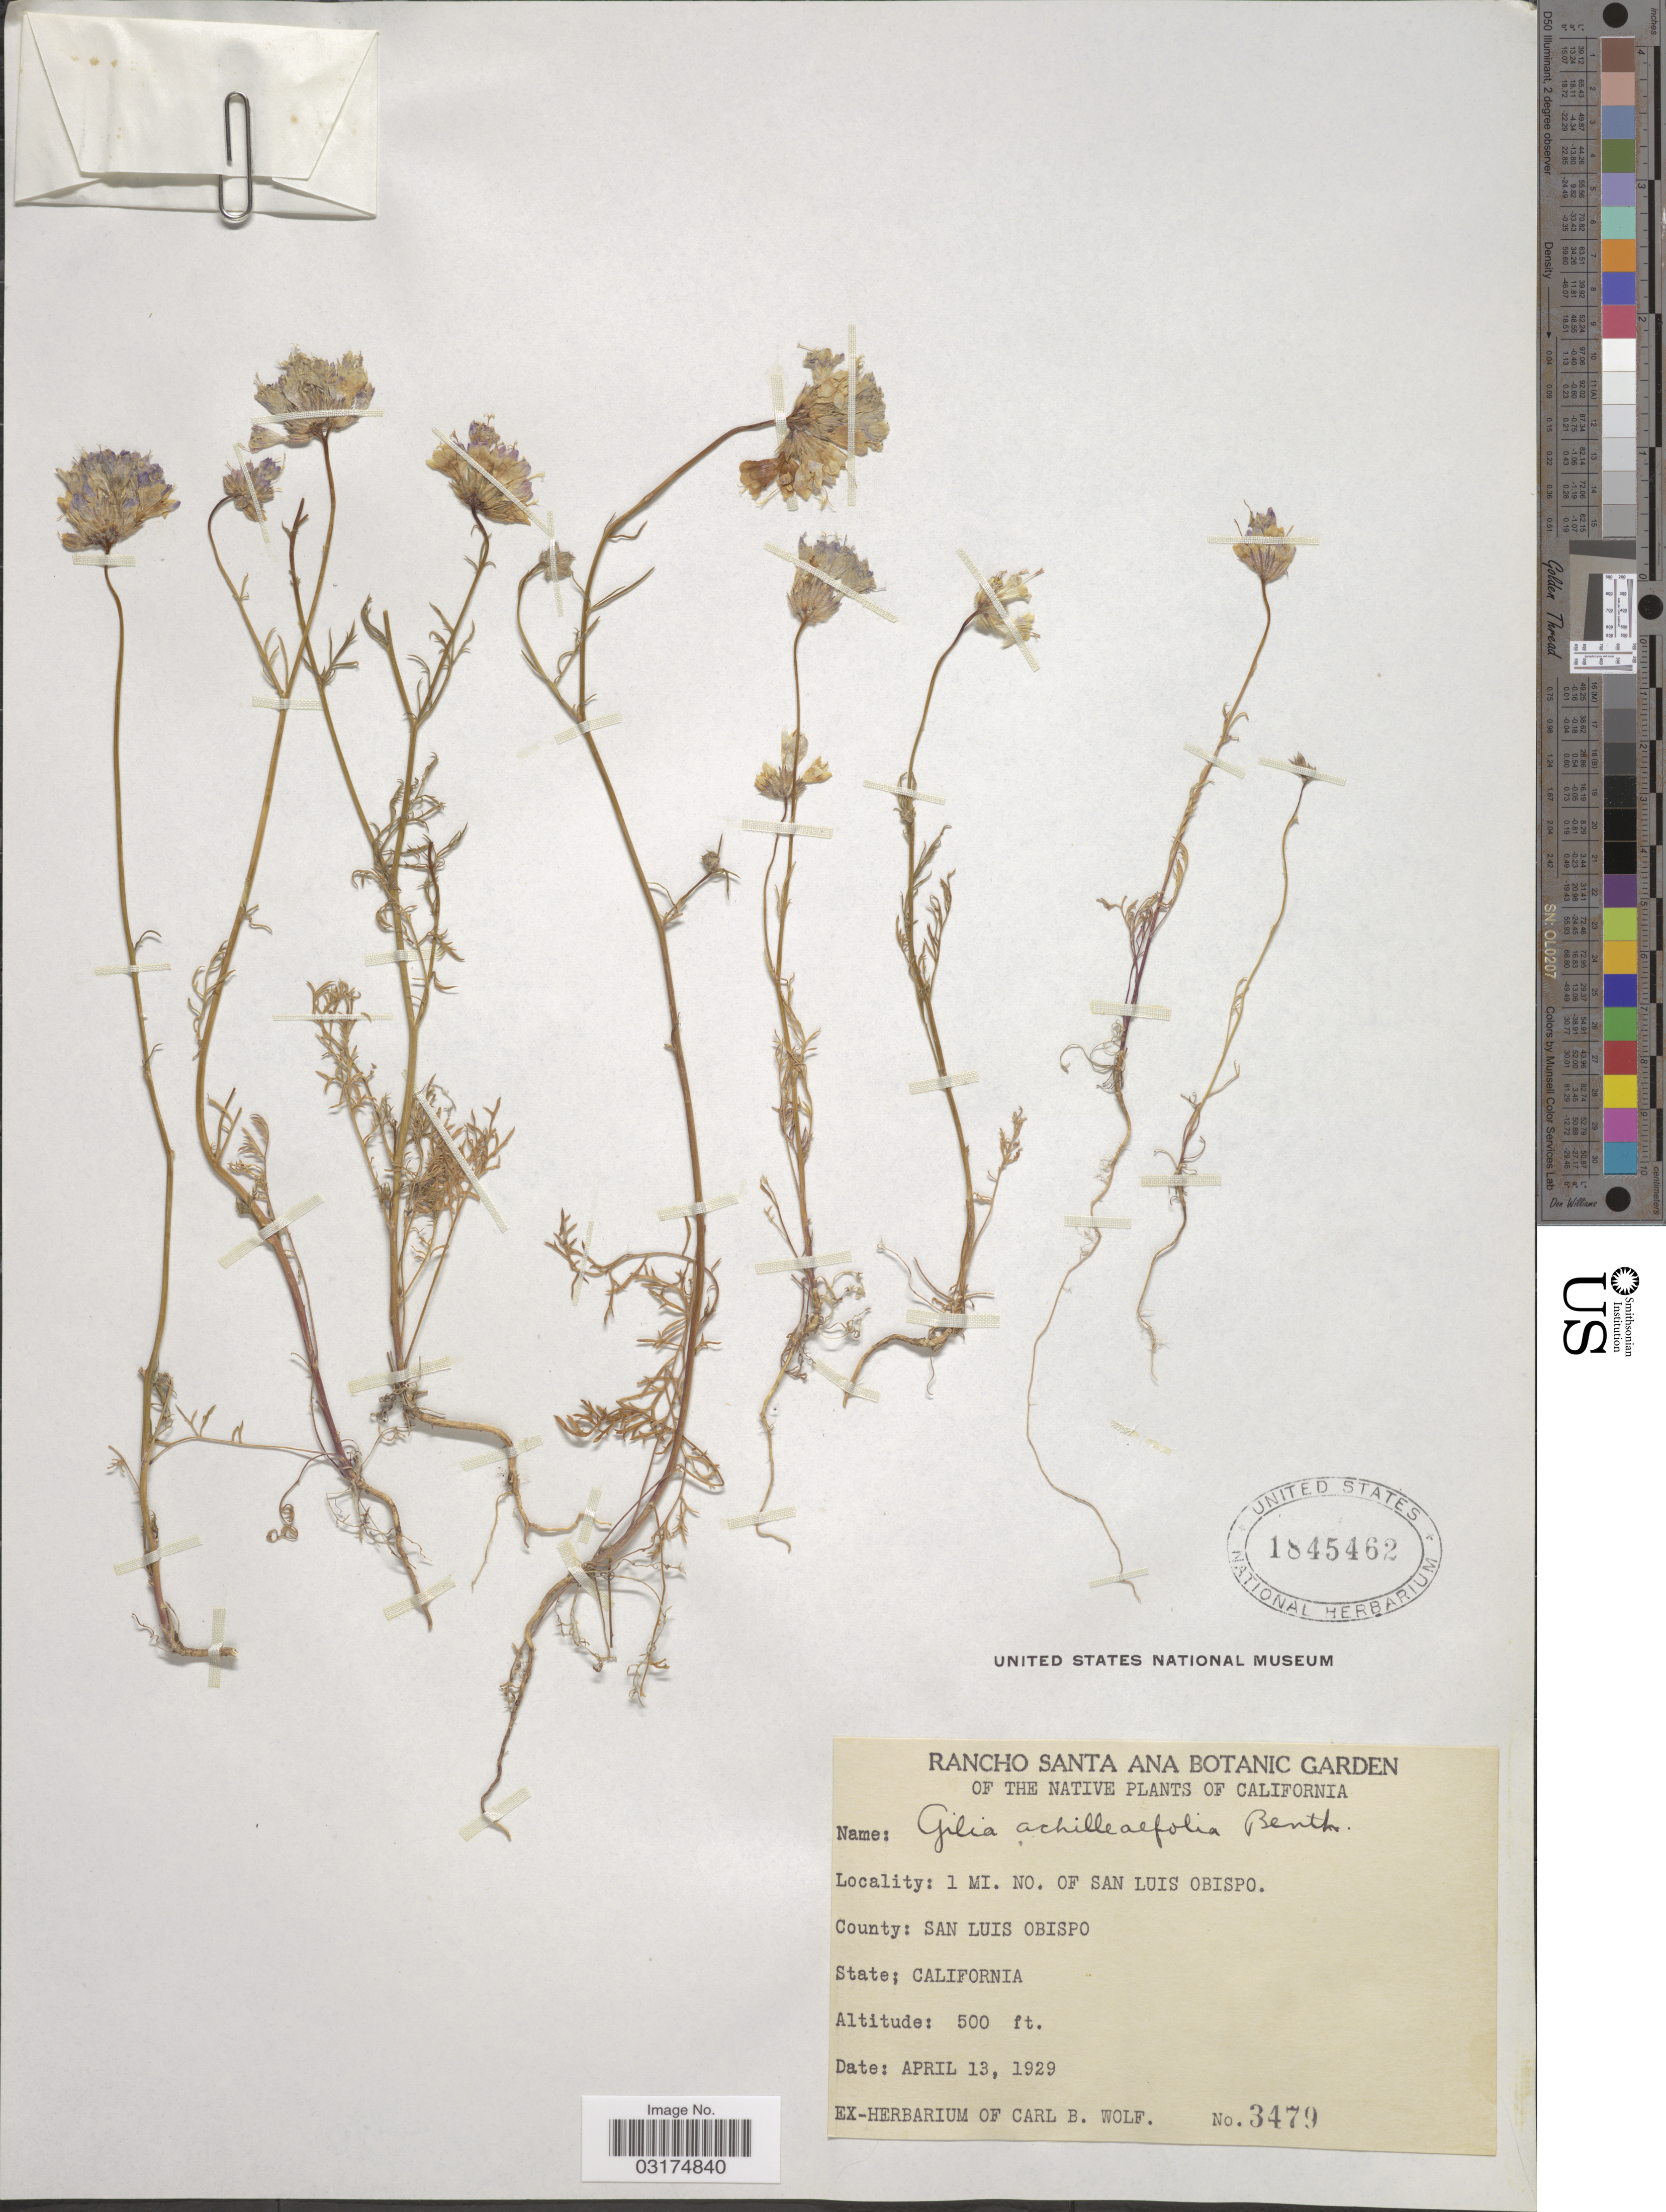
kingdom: Plantae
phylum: Tracheophyta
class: Magnoliopsida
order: Ericales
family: Polemoniaceae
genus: Gilia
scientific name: Gilia achilleifolia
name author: Benth.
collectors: ex herb. Carl B. Wolf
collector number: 3479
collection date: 1929-04-13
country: United States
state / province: California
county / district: San Luis Obispo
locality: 1 mi. no. of San Luis Obispo. County: San Luis Obispo.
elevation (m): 152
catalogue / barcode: US 1845462